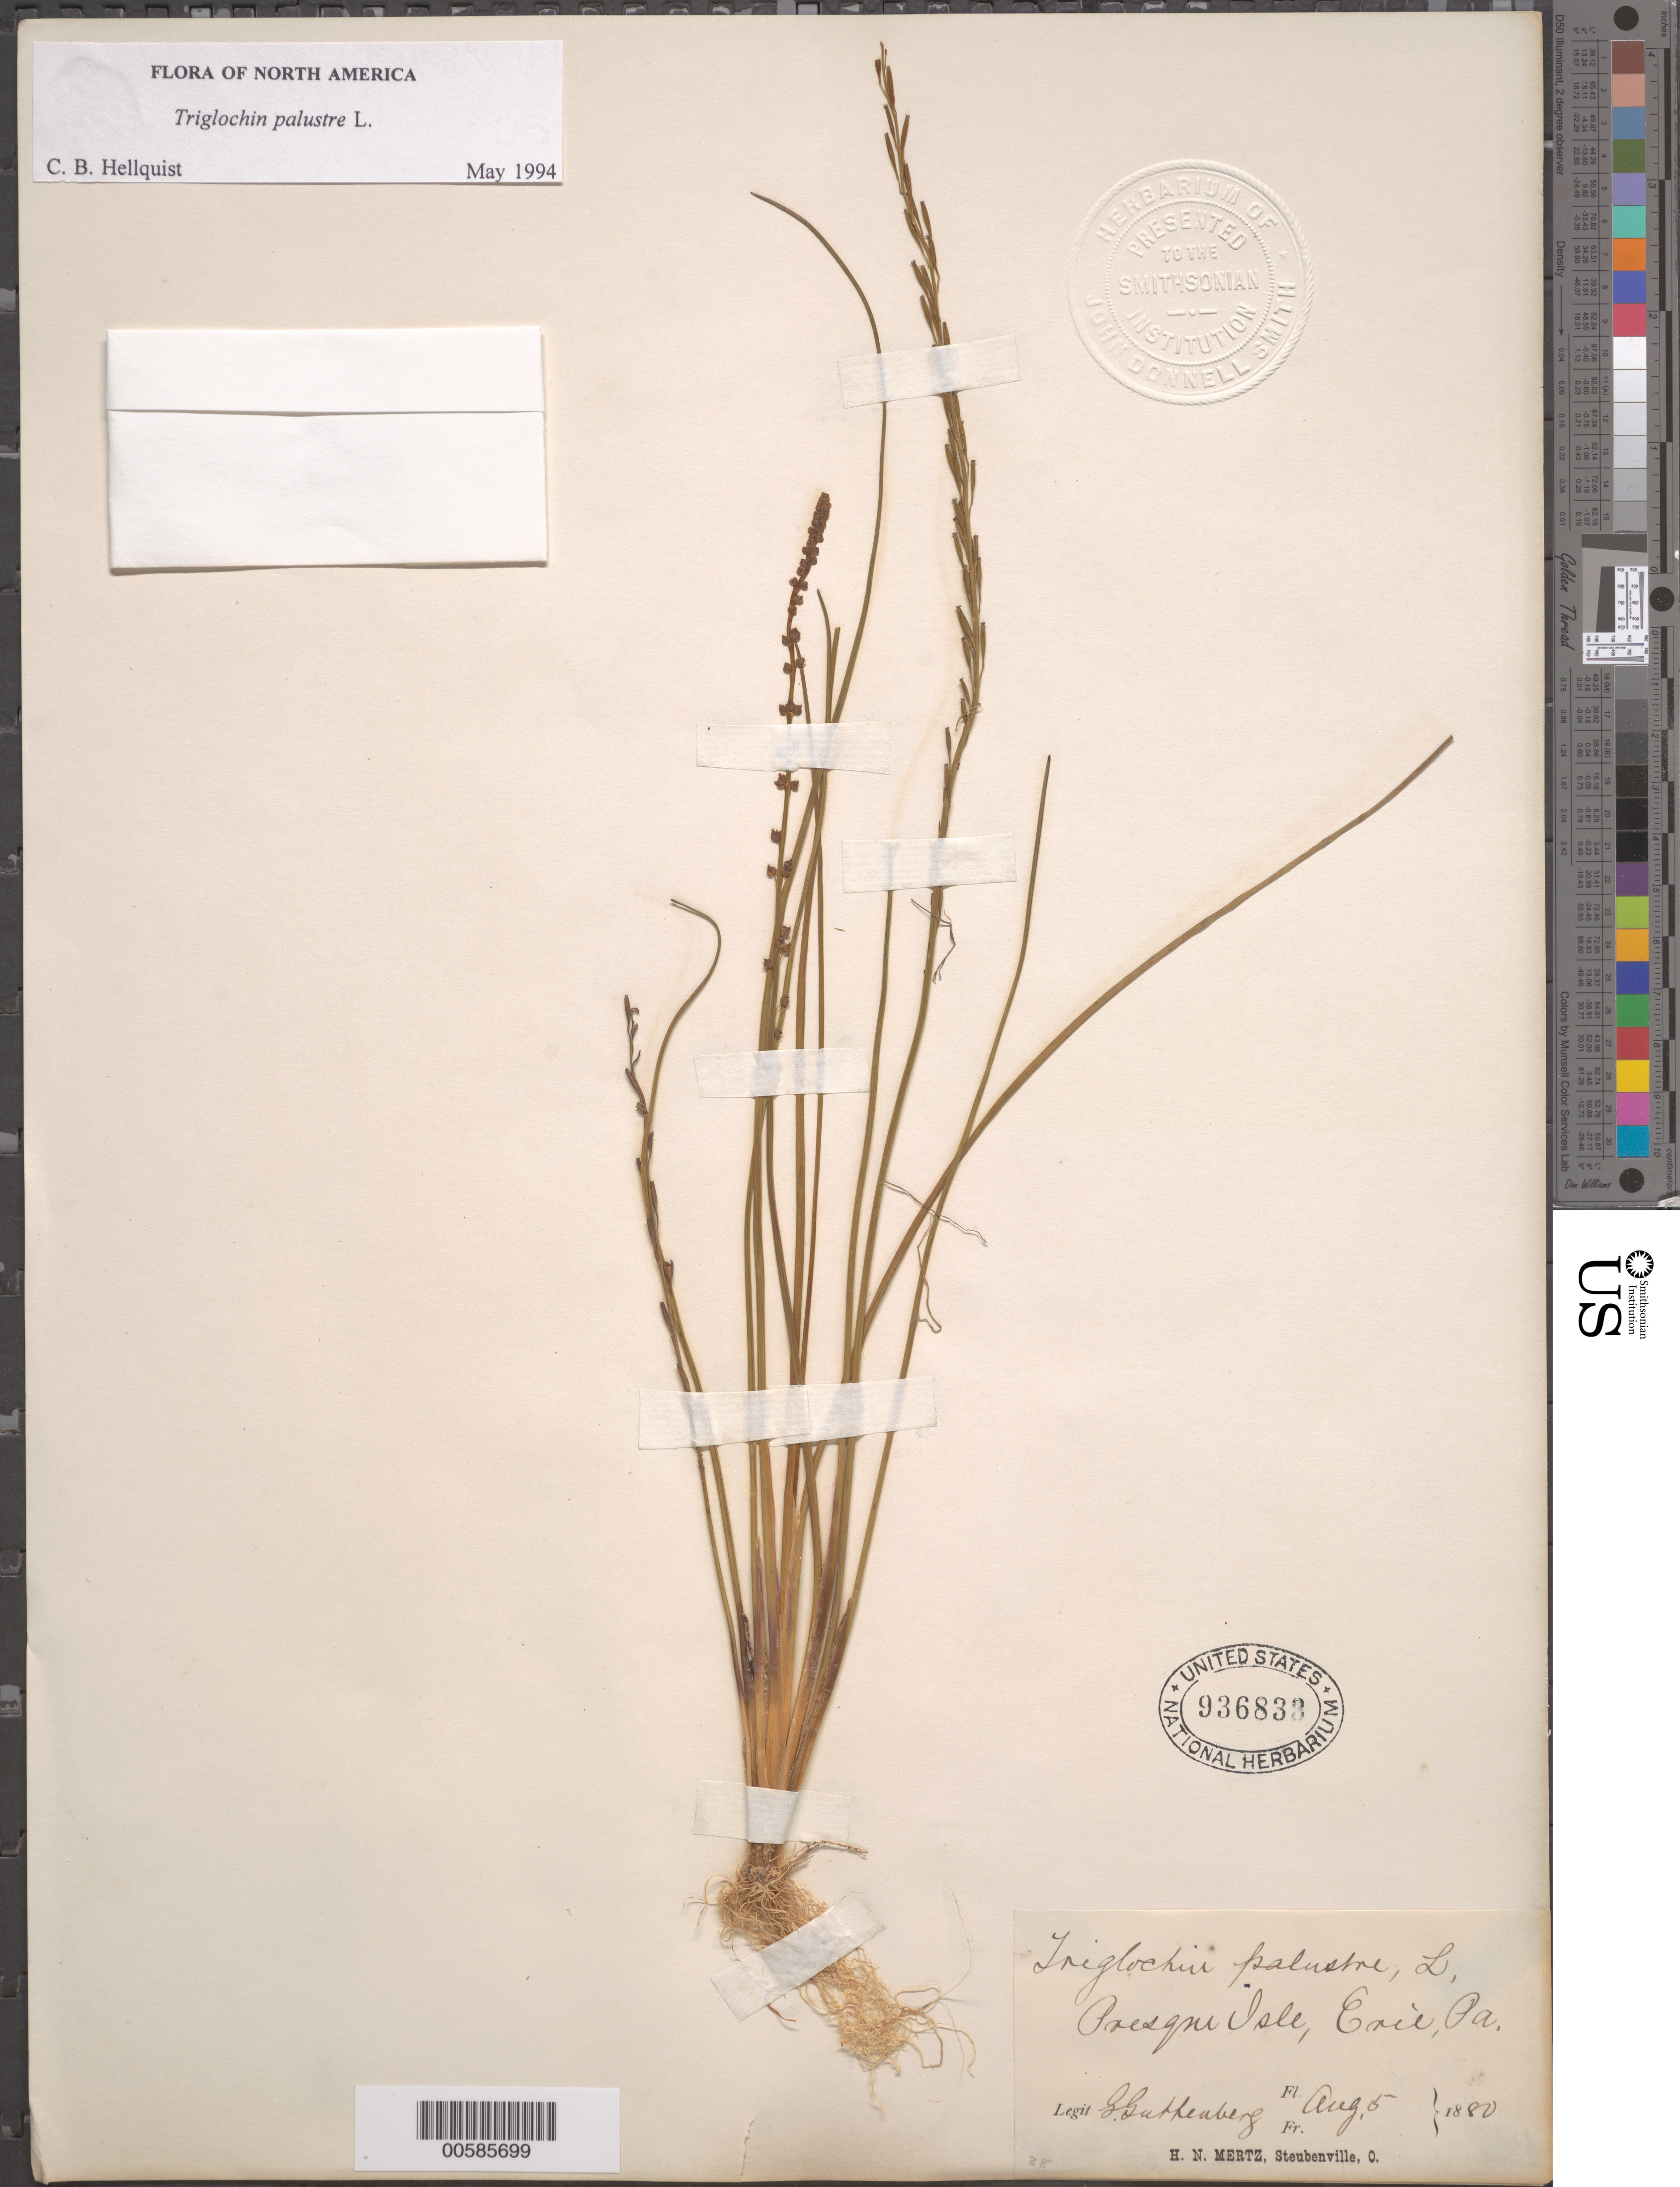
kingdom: Plantae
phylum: Tracheophyta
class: Liliopsida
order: Alismatales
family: Juncaginaceae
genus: Triglochin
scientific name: Triglochin palustris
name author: L.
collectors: R. G. von Guttenberg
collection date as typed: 05 Aug 1880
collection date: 1880-08-05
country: United States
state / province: Pennsylvania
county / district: Erie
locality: Presqui Isle. [Presque Isle]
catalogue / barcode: US 936833